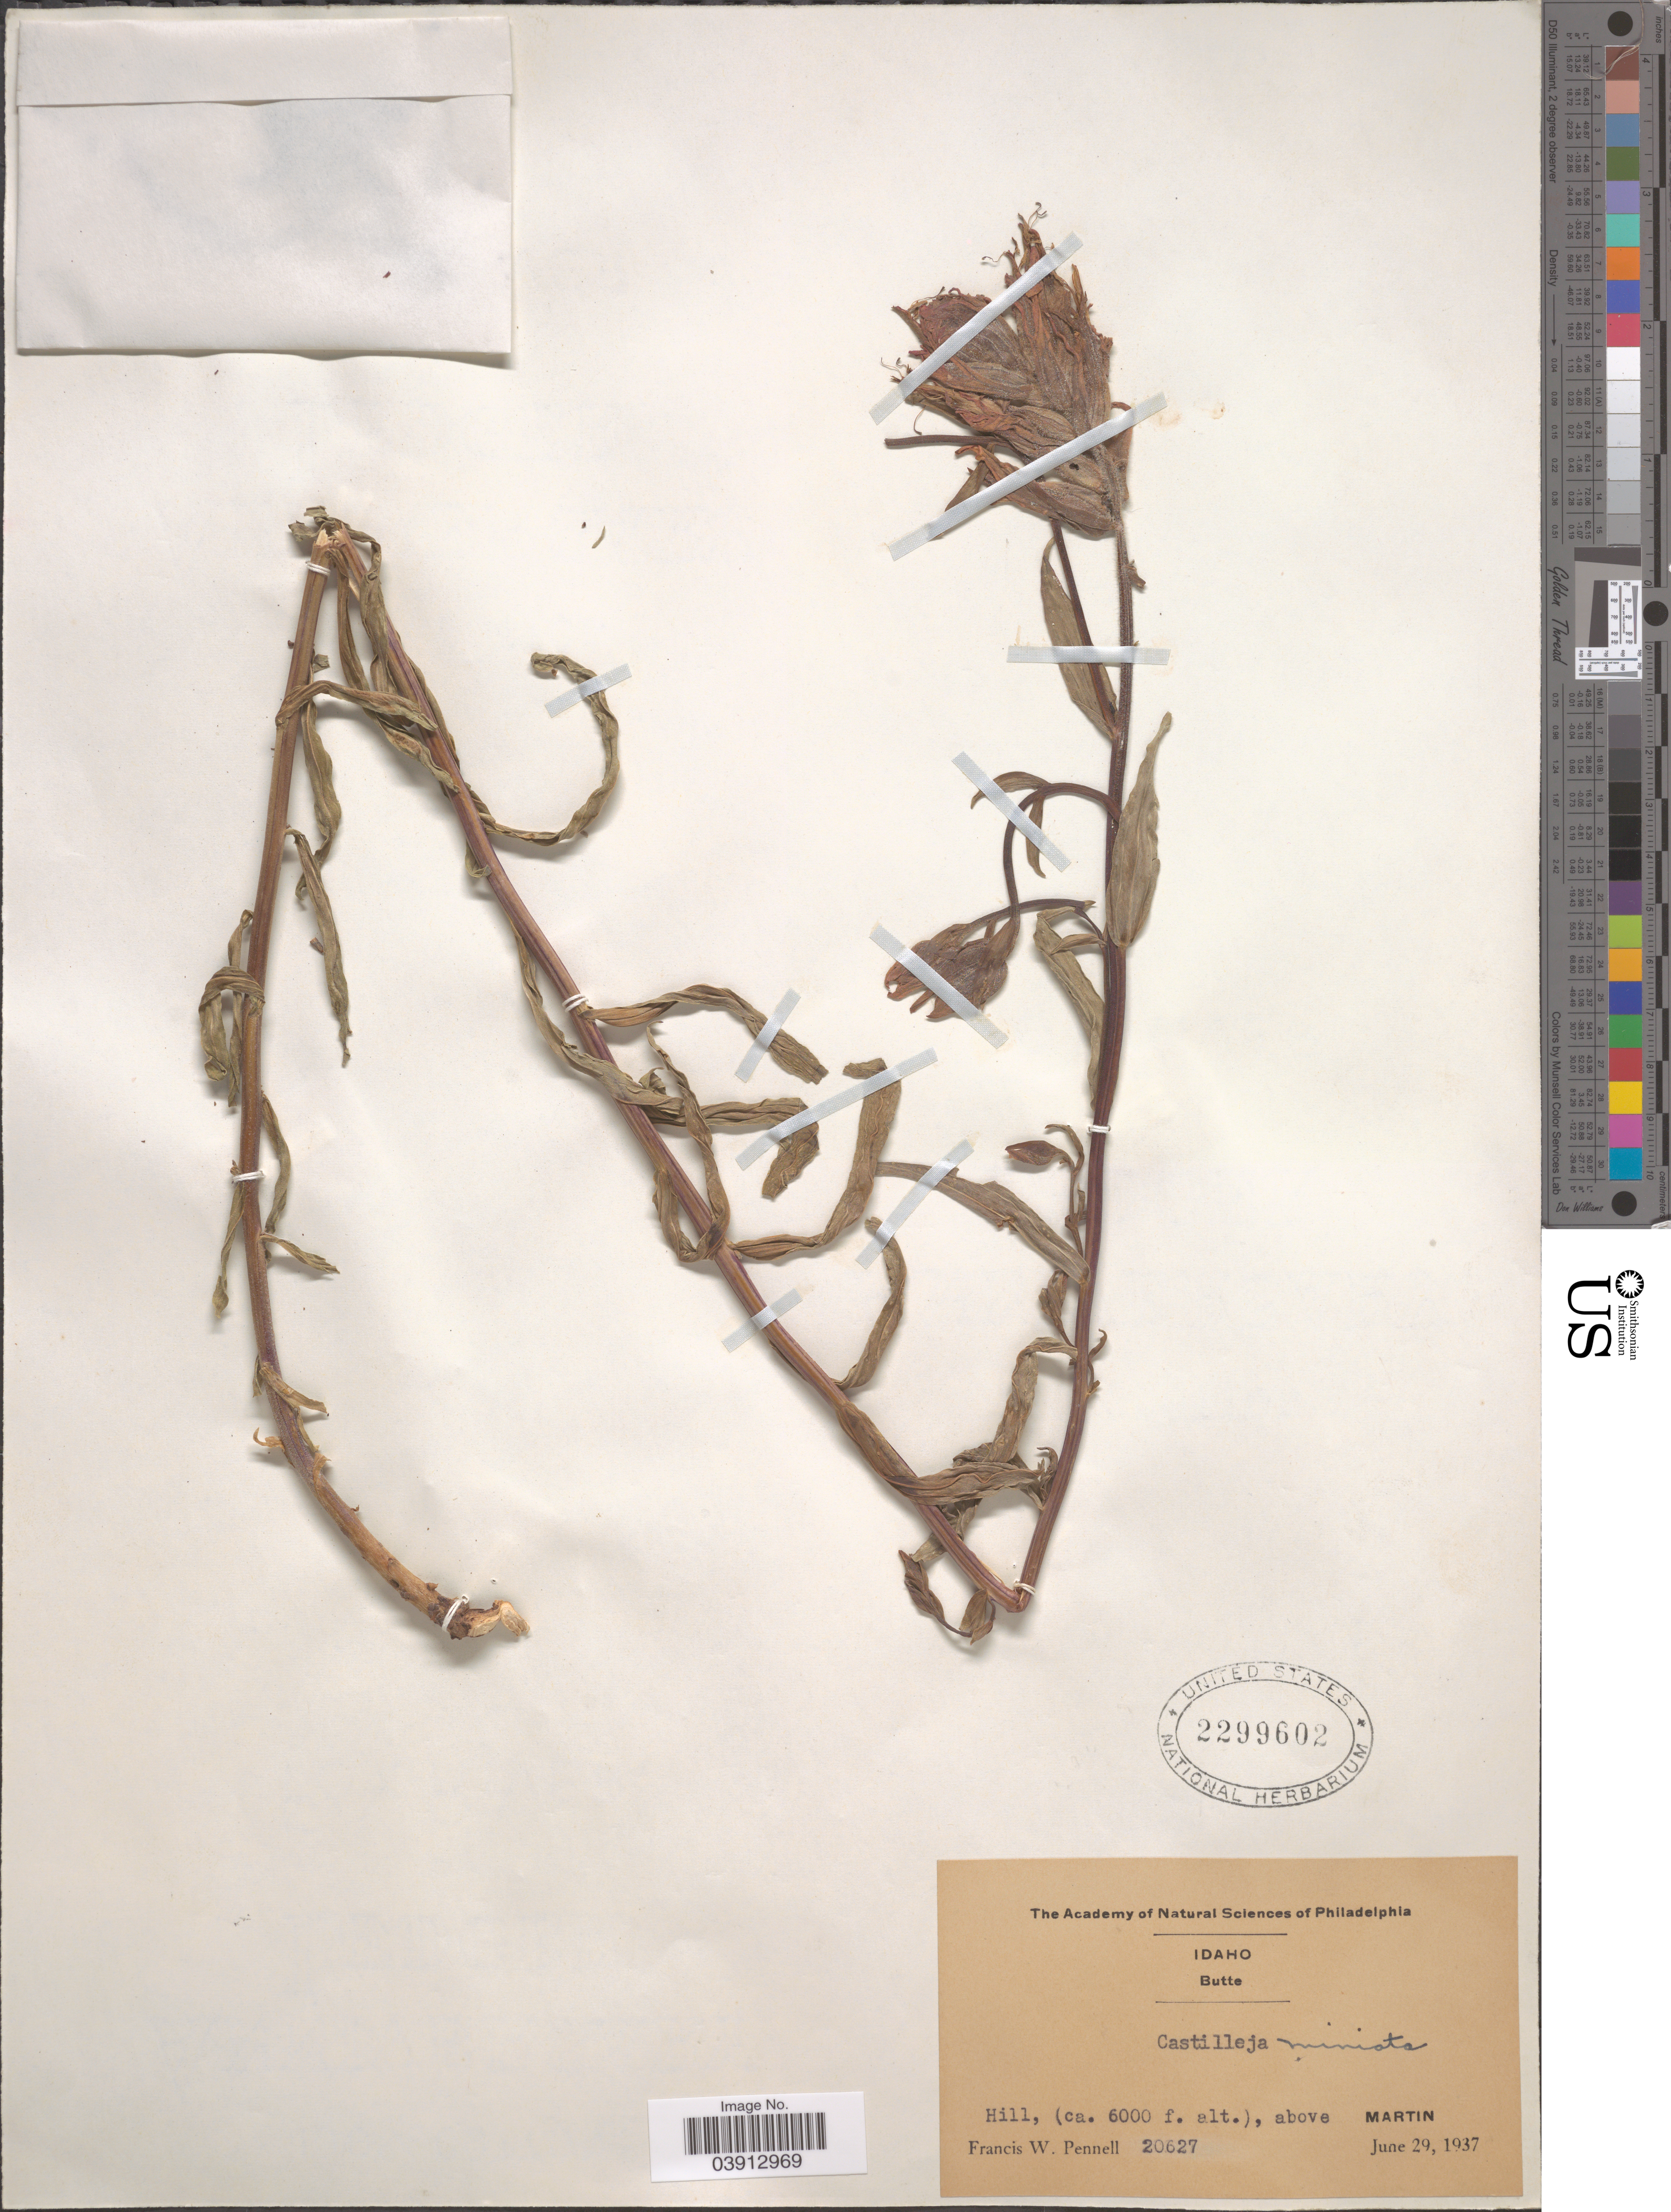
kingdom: Plantae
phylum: Tracheophyta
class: Magnoliopsida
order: Lamiales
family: Orobanchaceae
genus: Castilleja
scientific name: Castilleja miniata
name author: Douglas ex Hook.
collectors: F. W. Pennell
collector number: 20627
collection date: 1937-06-29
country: United States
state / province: Idaho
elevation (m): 1829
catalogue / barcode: US 2299602